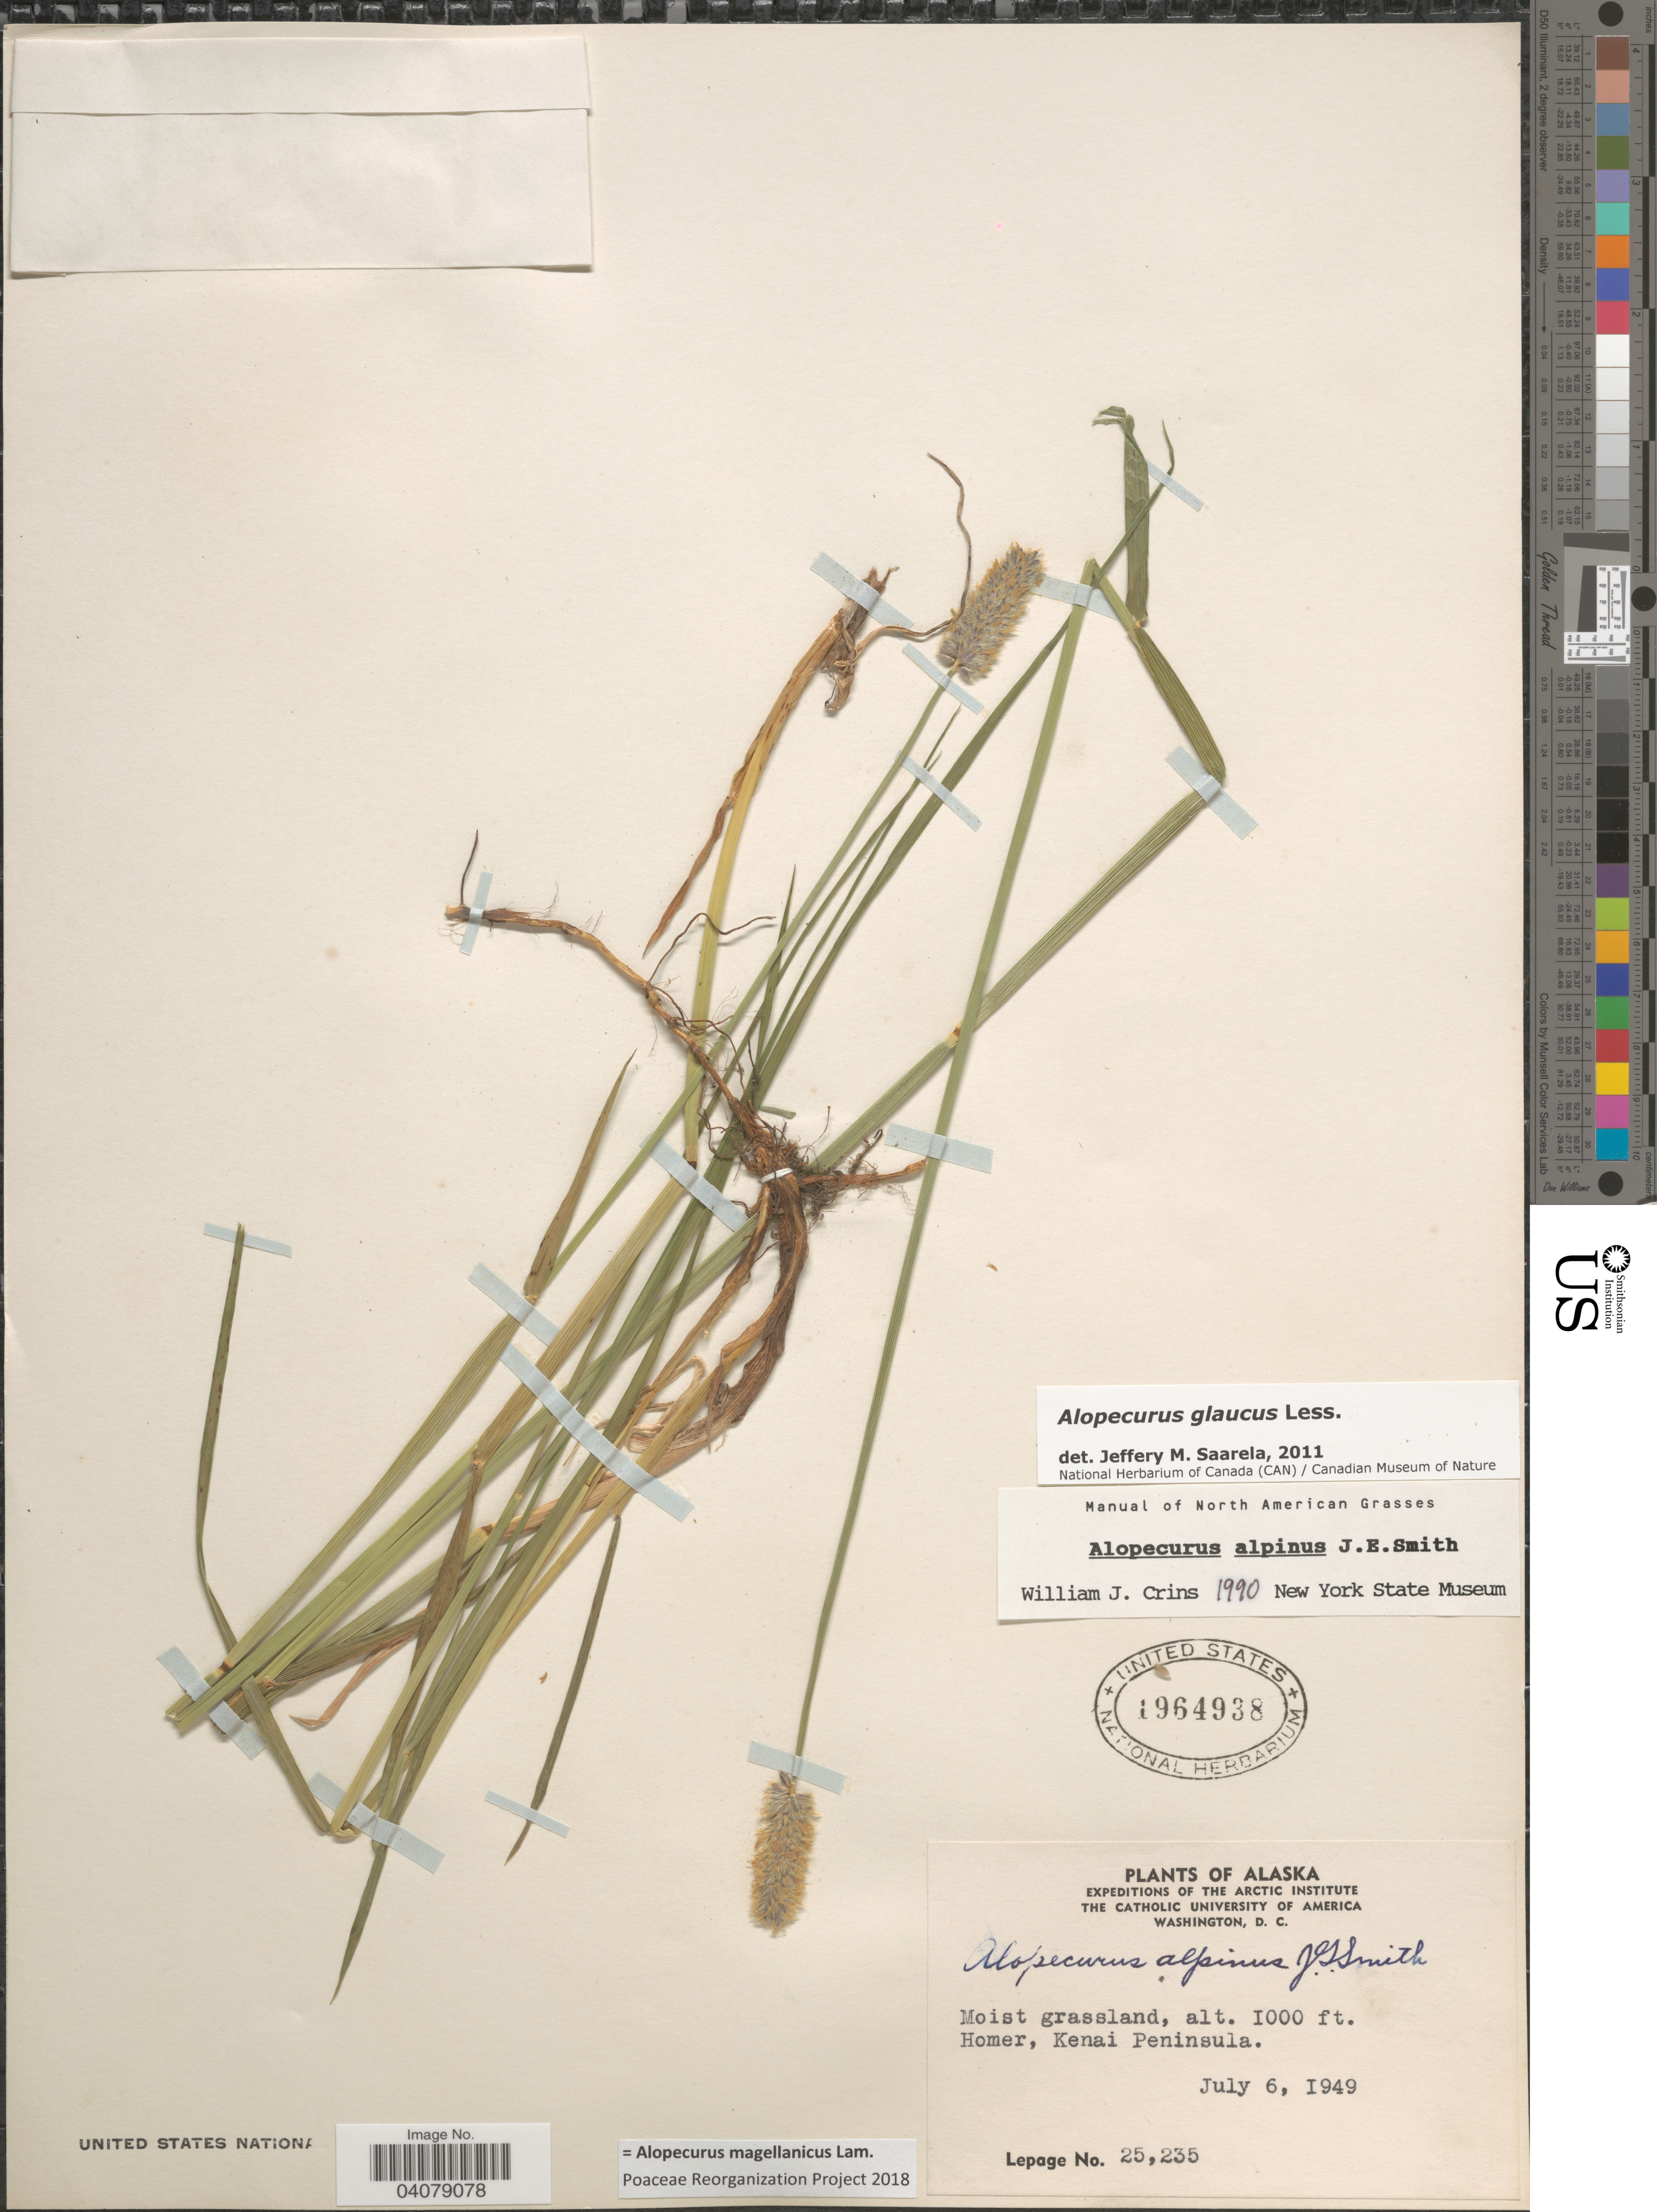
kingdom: Plantae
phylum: Tracheophyta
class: Liliopsida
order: Poales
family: Poaceae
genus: Alopecurus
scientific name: Alopecurus magellanicus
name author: Lam.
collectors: -. LePage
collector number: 25235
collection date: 1949-07-06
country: United States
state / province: Alaska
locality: Expeditions of the Arctic Institute. Moist grassland. Homer, Kenai Peninsula.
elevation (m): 305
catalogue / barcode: US 1964938